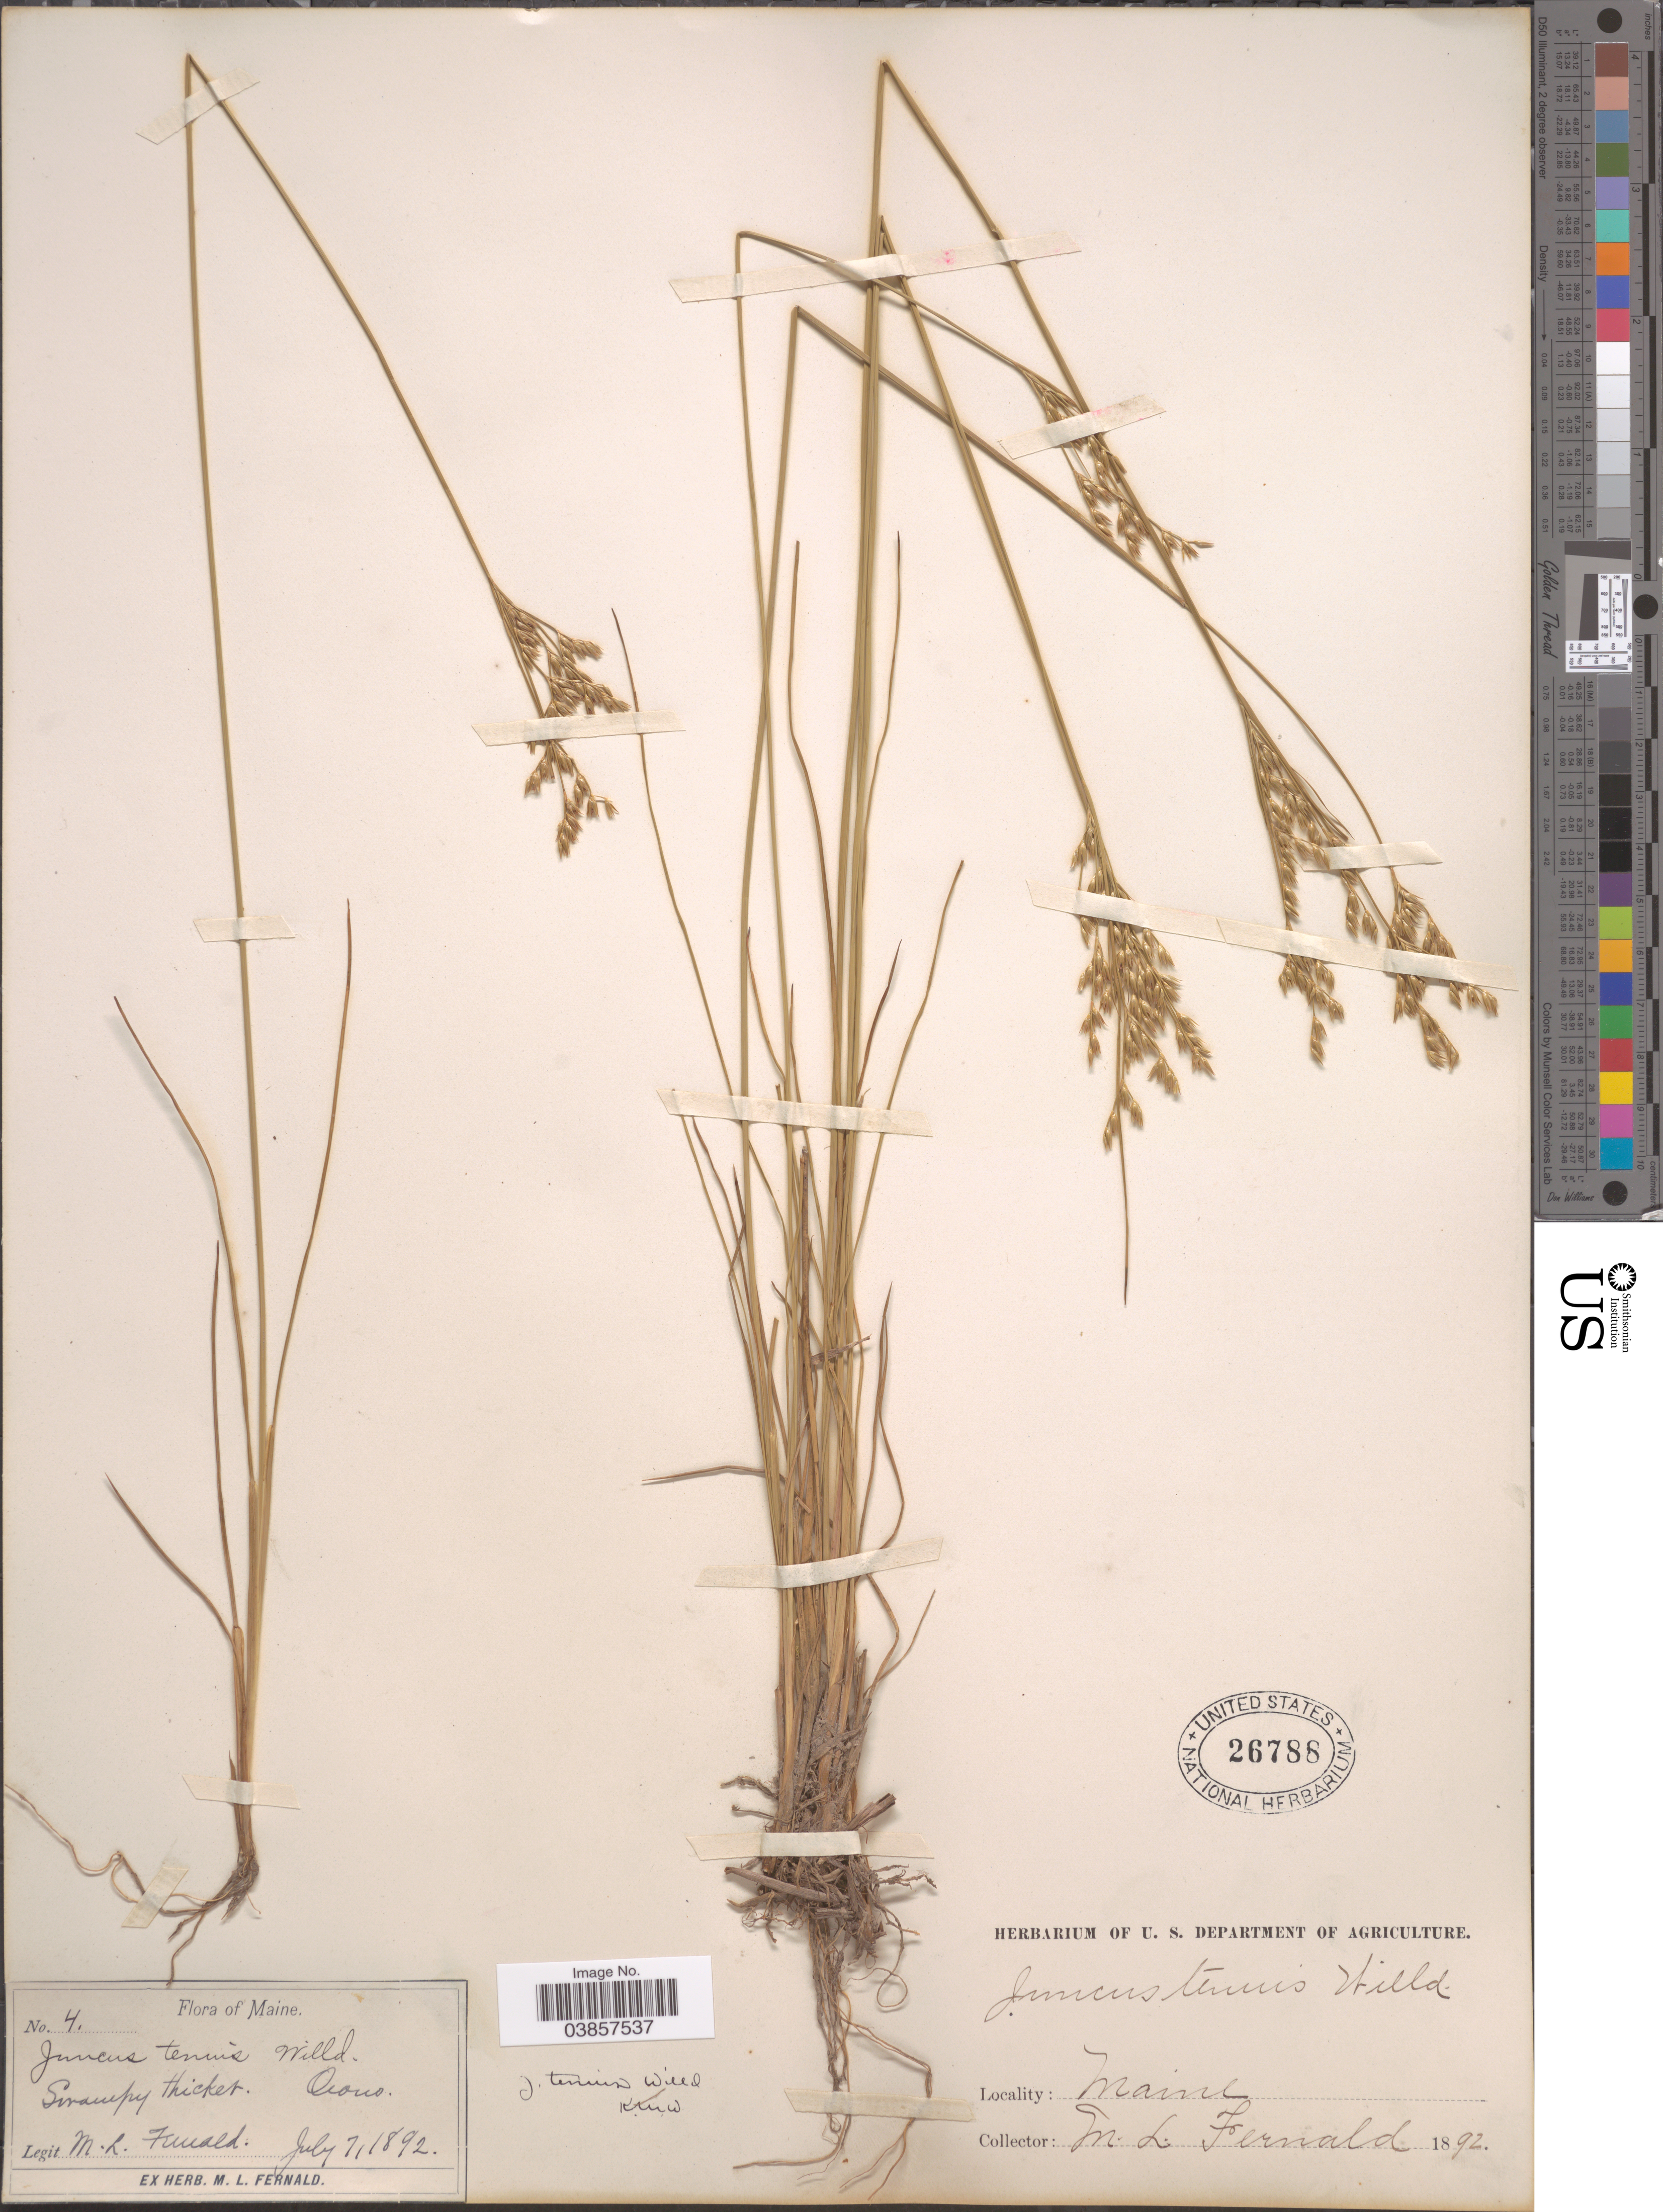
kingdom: Plantae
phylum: Tracheophyta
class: Liliopsida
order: Poales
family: Juncaceae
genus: Juncus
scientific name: Juncus tenuis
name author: Willd.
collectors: M. L. Fernald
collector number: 4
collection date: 1892-07-07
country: United States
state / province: Maine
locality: Orono.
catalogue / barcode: US 26788